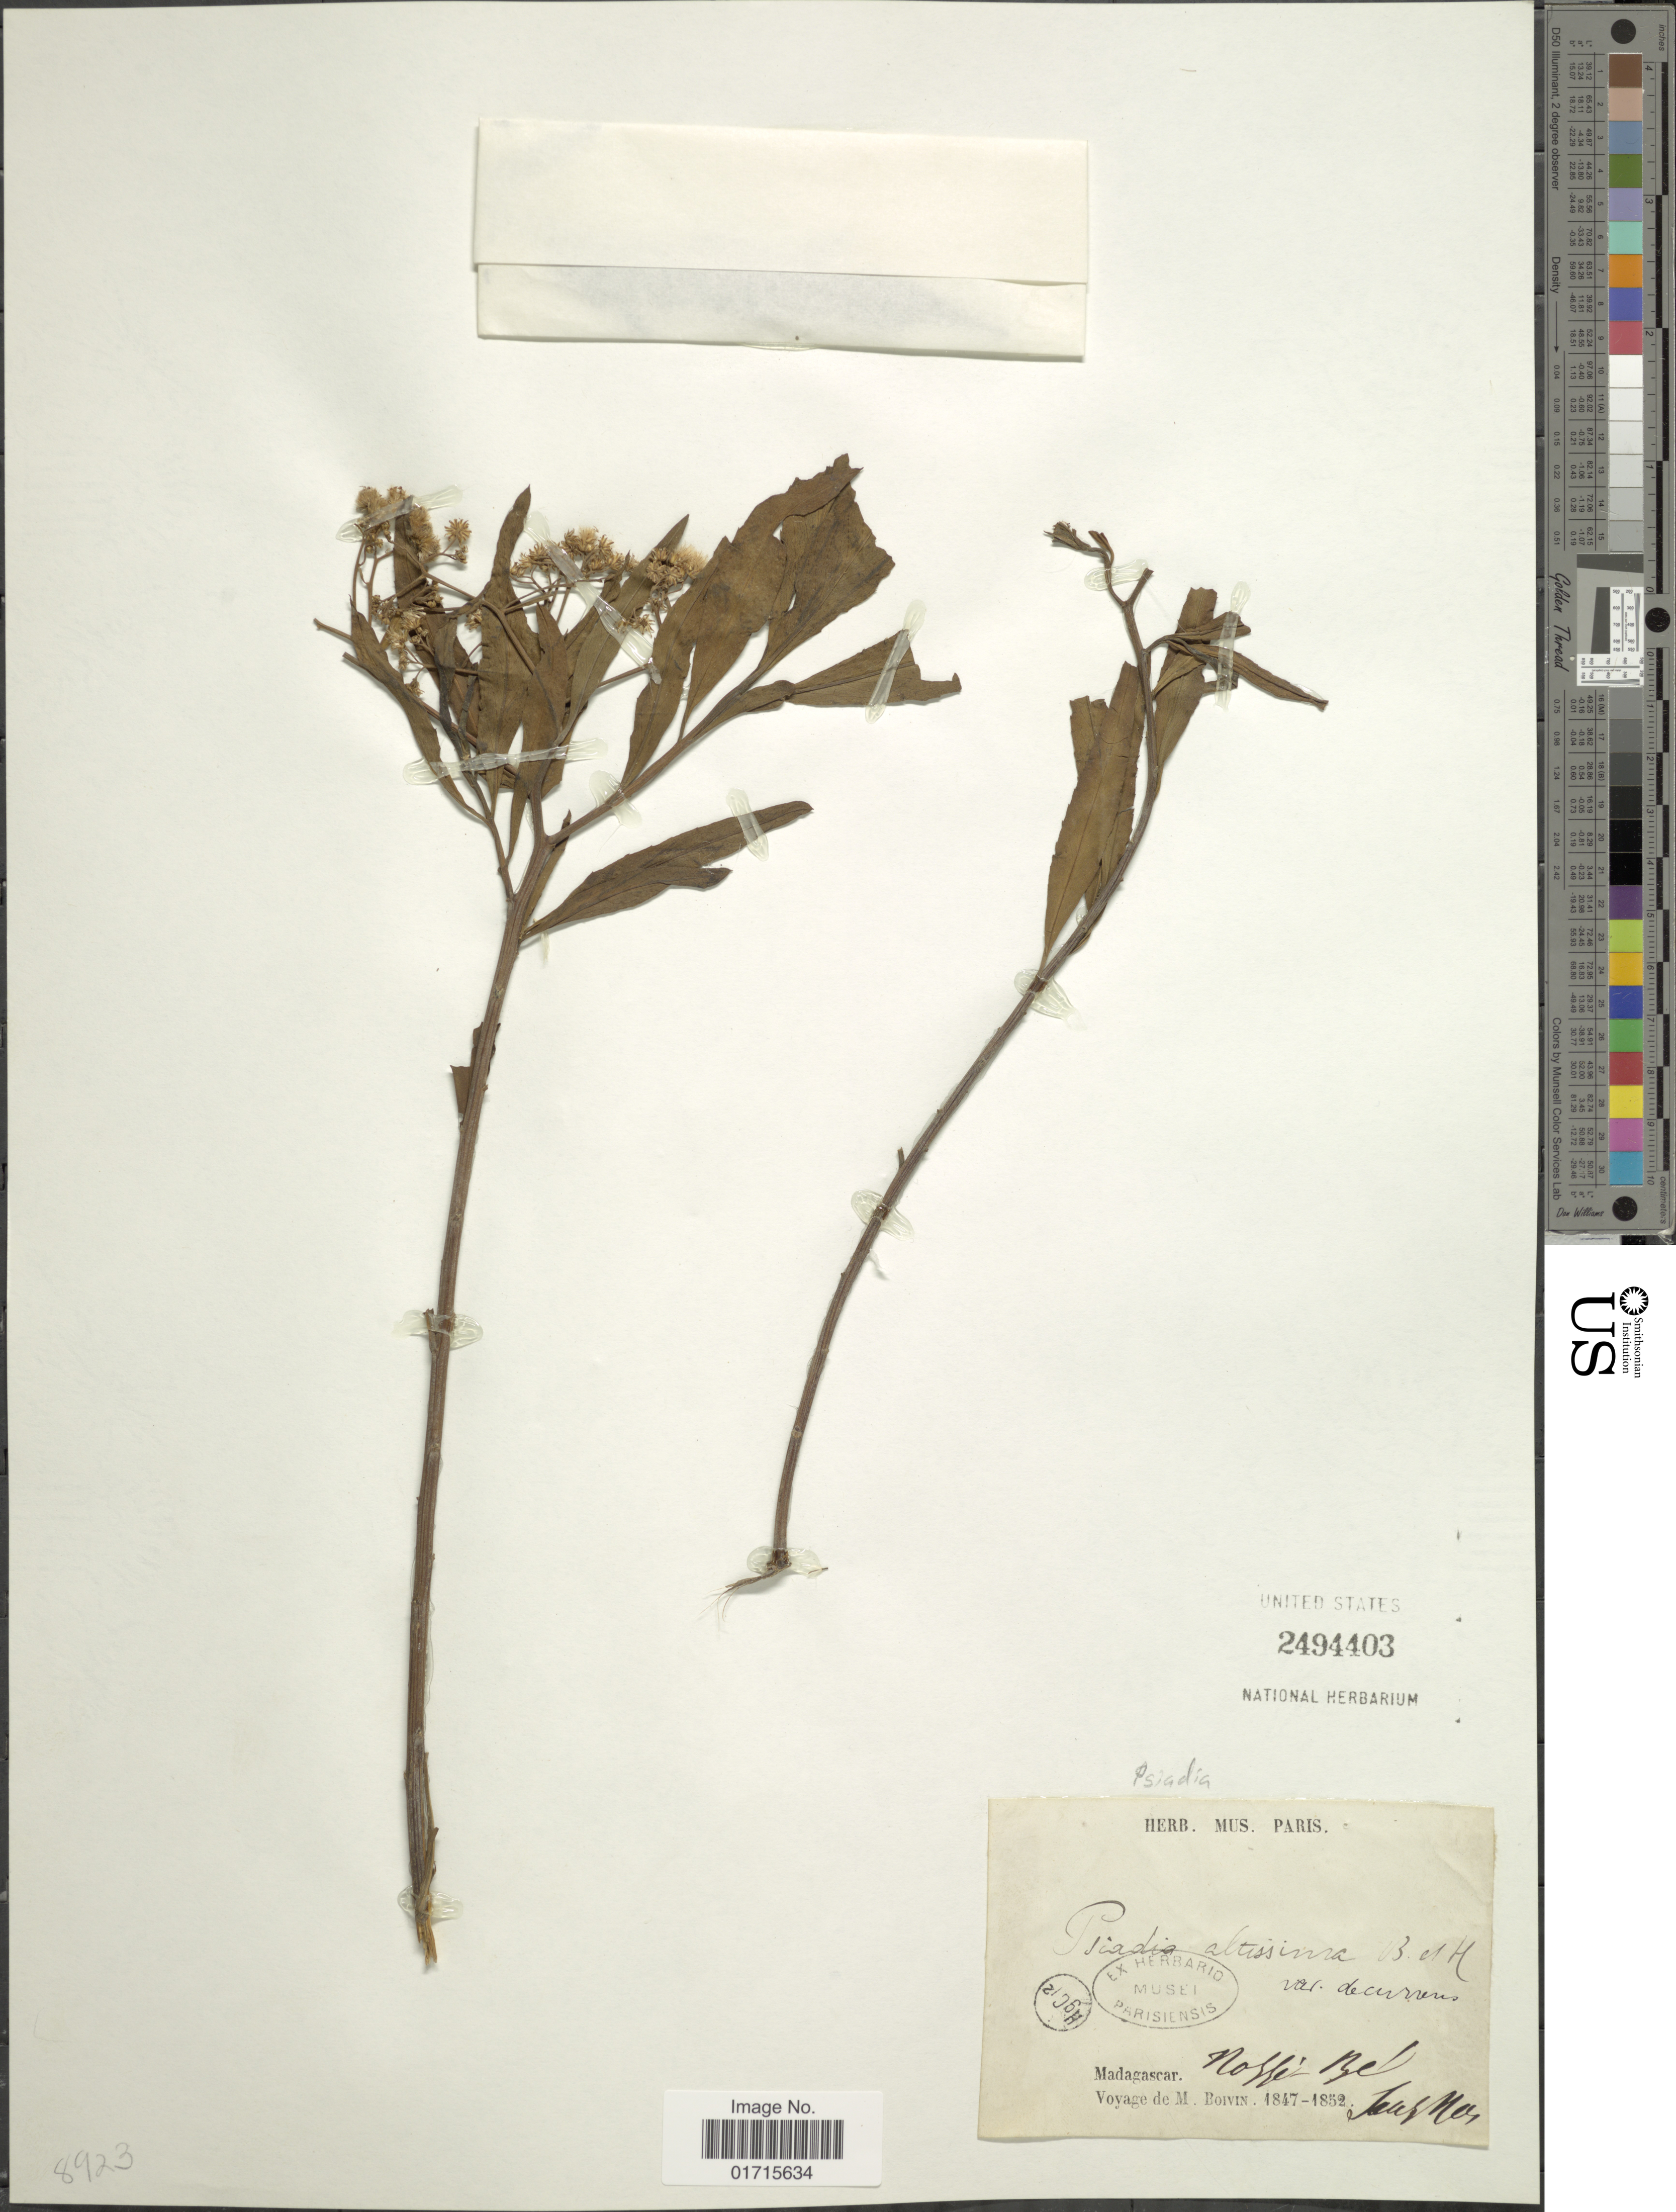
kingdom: Plantae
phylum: Tracheophyta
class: Magnoliopsida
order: Asterales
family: Asteraceae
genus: Psiadia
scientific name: Psiadia altissima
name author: Benth.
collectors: M. Boivin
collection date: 1847/1852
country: Madagascar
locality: Madagascar. Nossi Be. Jeusnes [interpreted]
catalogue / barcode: US 2494403